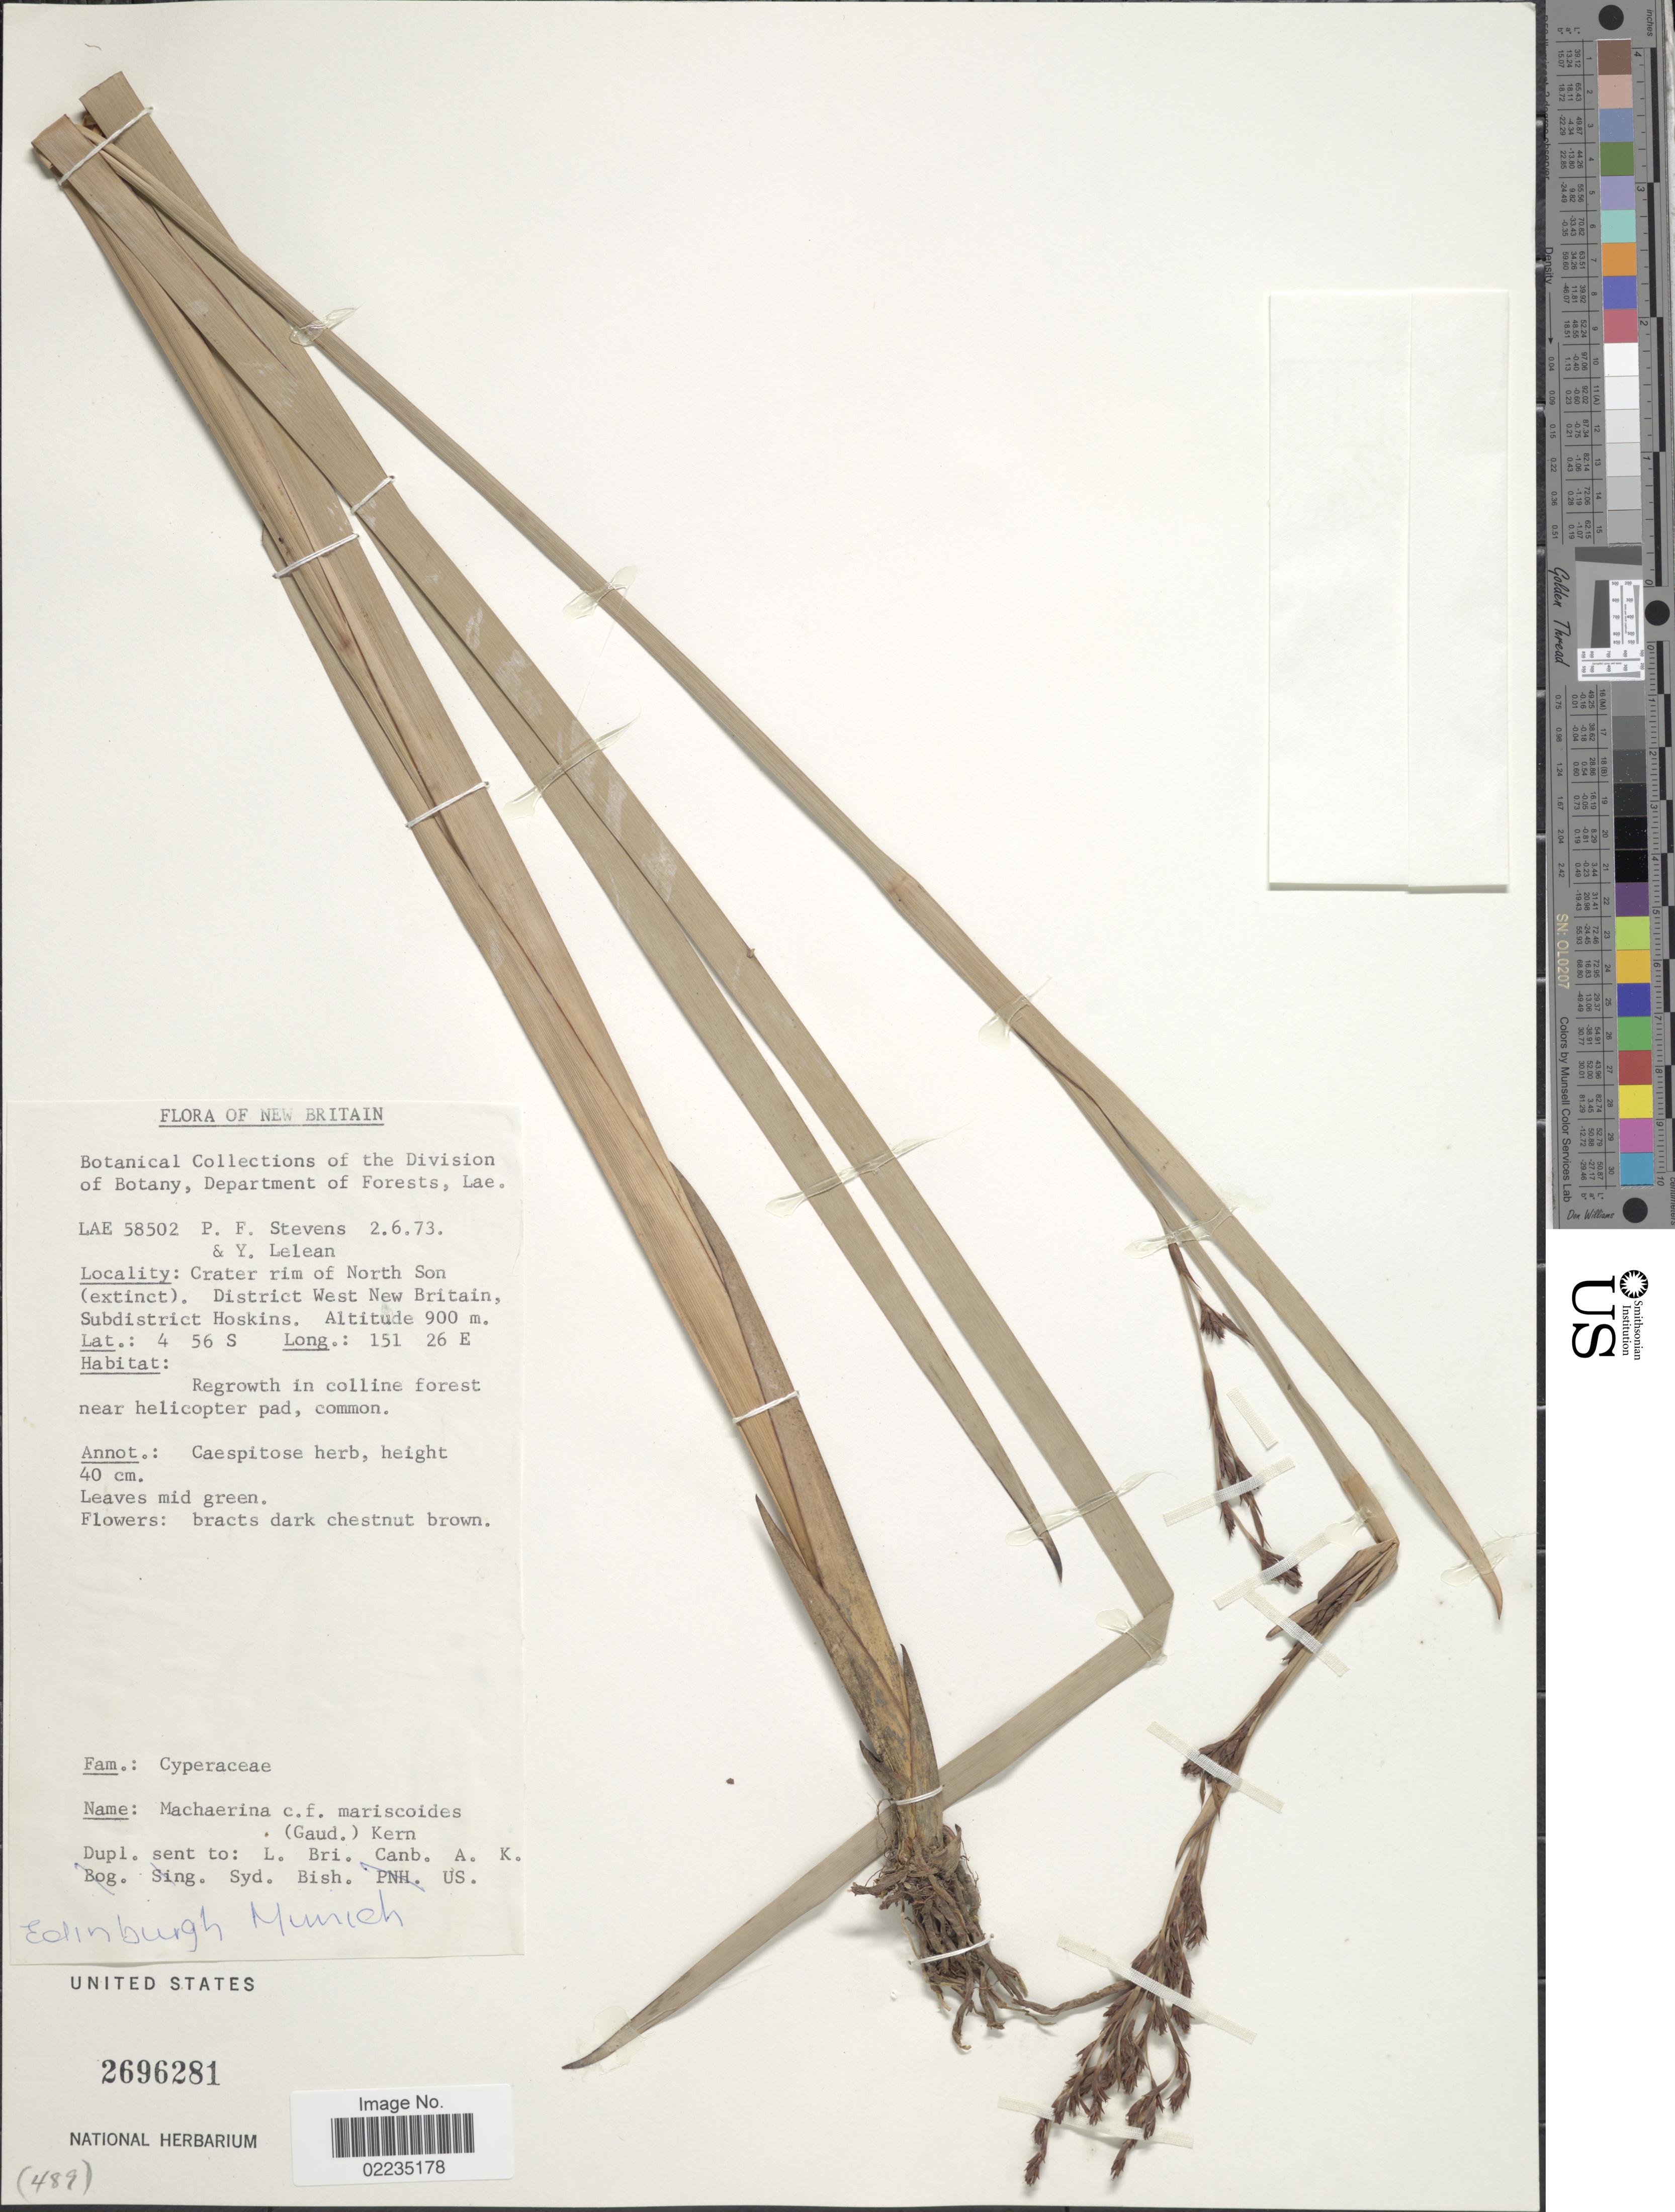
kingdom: Plantae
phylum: Tracheophyta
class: Liliopsida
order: Poales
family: Cyperaceae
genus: Machaerina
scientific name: Machaerina mariscoides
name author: (Gaudich.) J. Kern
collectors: P. F. Stevens & Y. Lelean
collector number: LAE 58502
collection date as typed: Transcribed d/m/y: 2/6/73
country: Papua New Guinea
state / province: West New Britain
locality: Crater rim of North Son (extinct), District West New Britain, Subdistrict Hoskins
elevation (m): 900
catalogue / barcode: US 2696281